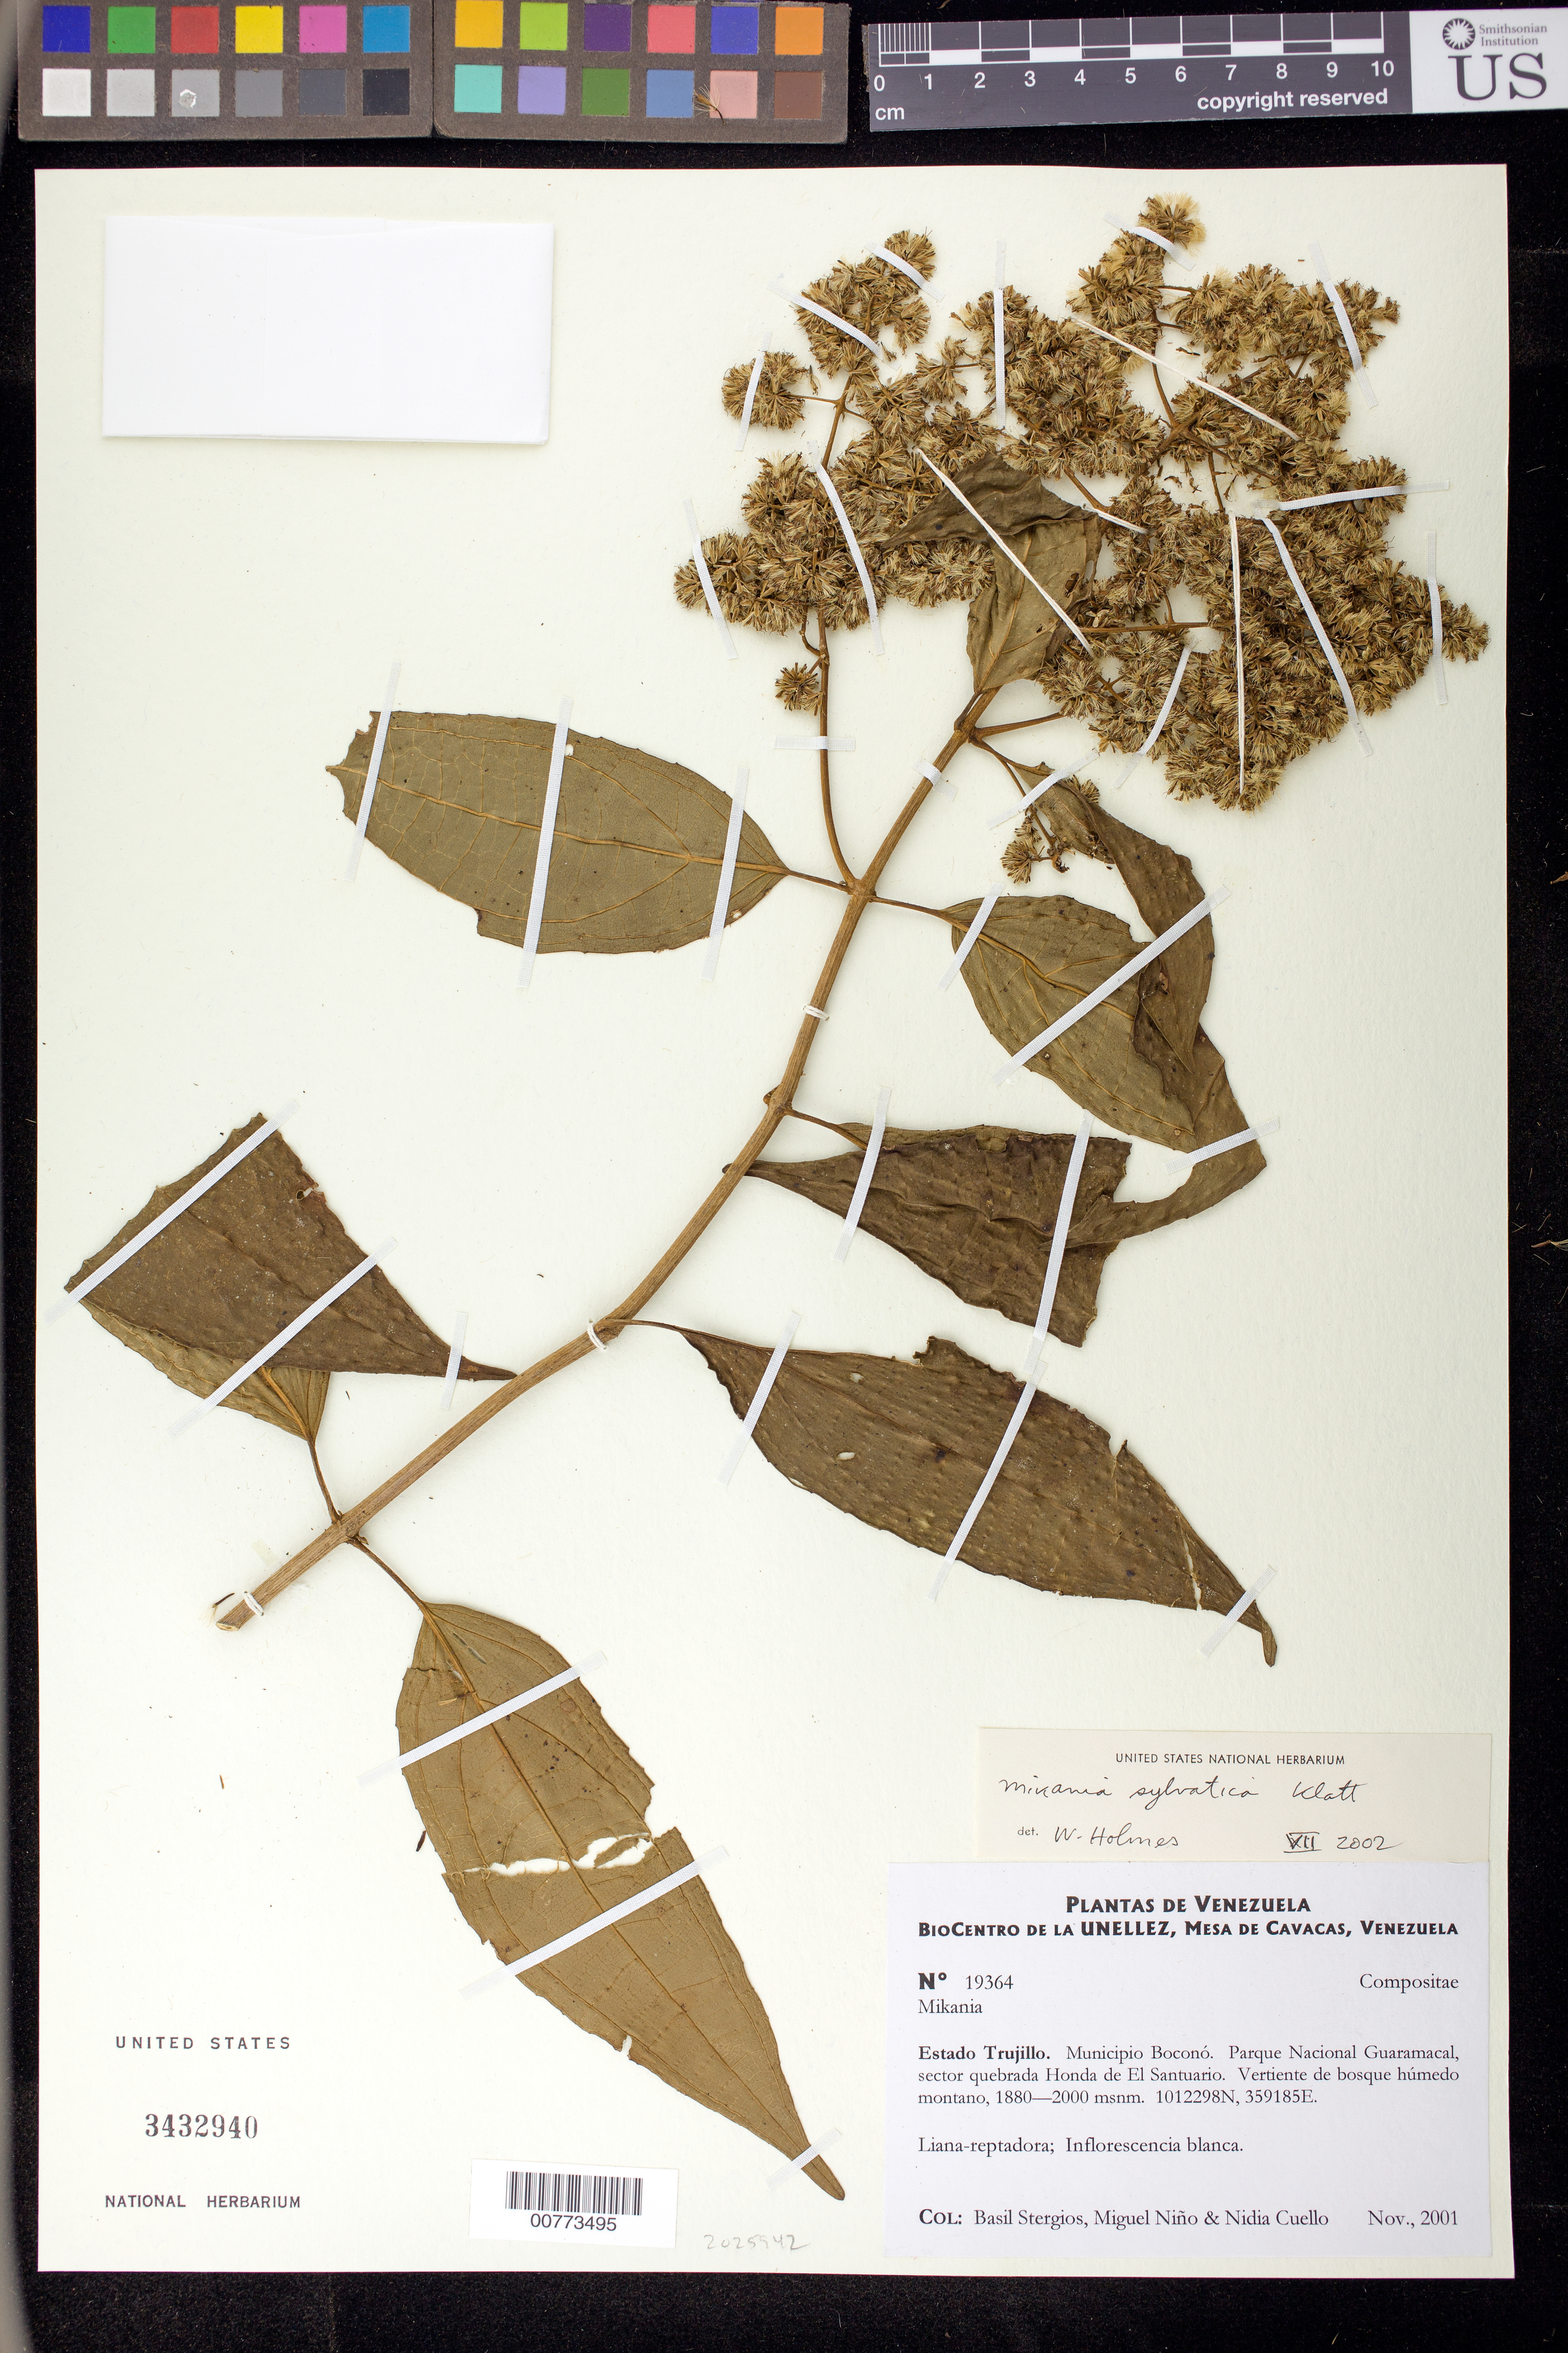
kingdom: Plantae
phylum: Tracheophyta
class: Magnoliopsida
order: Asterales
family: Asteraceae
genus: Mikania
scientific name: Mikania sylvatica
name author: Klatt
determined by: Holmes, Walter C., (BAYLU), Baylor University (UNITED STATES)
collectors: B. G. Stergios, S. M. Niño & N. L. Cuello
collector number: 19364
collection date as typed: Nov 2001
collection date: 2001-11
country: Venezuela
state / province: Trujillo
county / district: Boconó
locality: Parque Nacional Guaramacal. Sector quebrada Honda de El Santuario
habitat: Bosque húmedo montano.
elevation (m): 1880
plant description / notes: PORT, US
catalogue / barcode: US 3432940